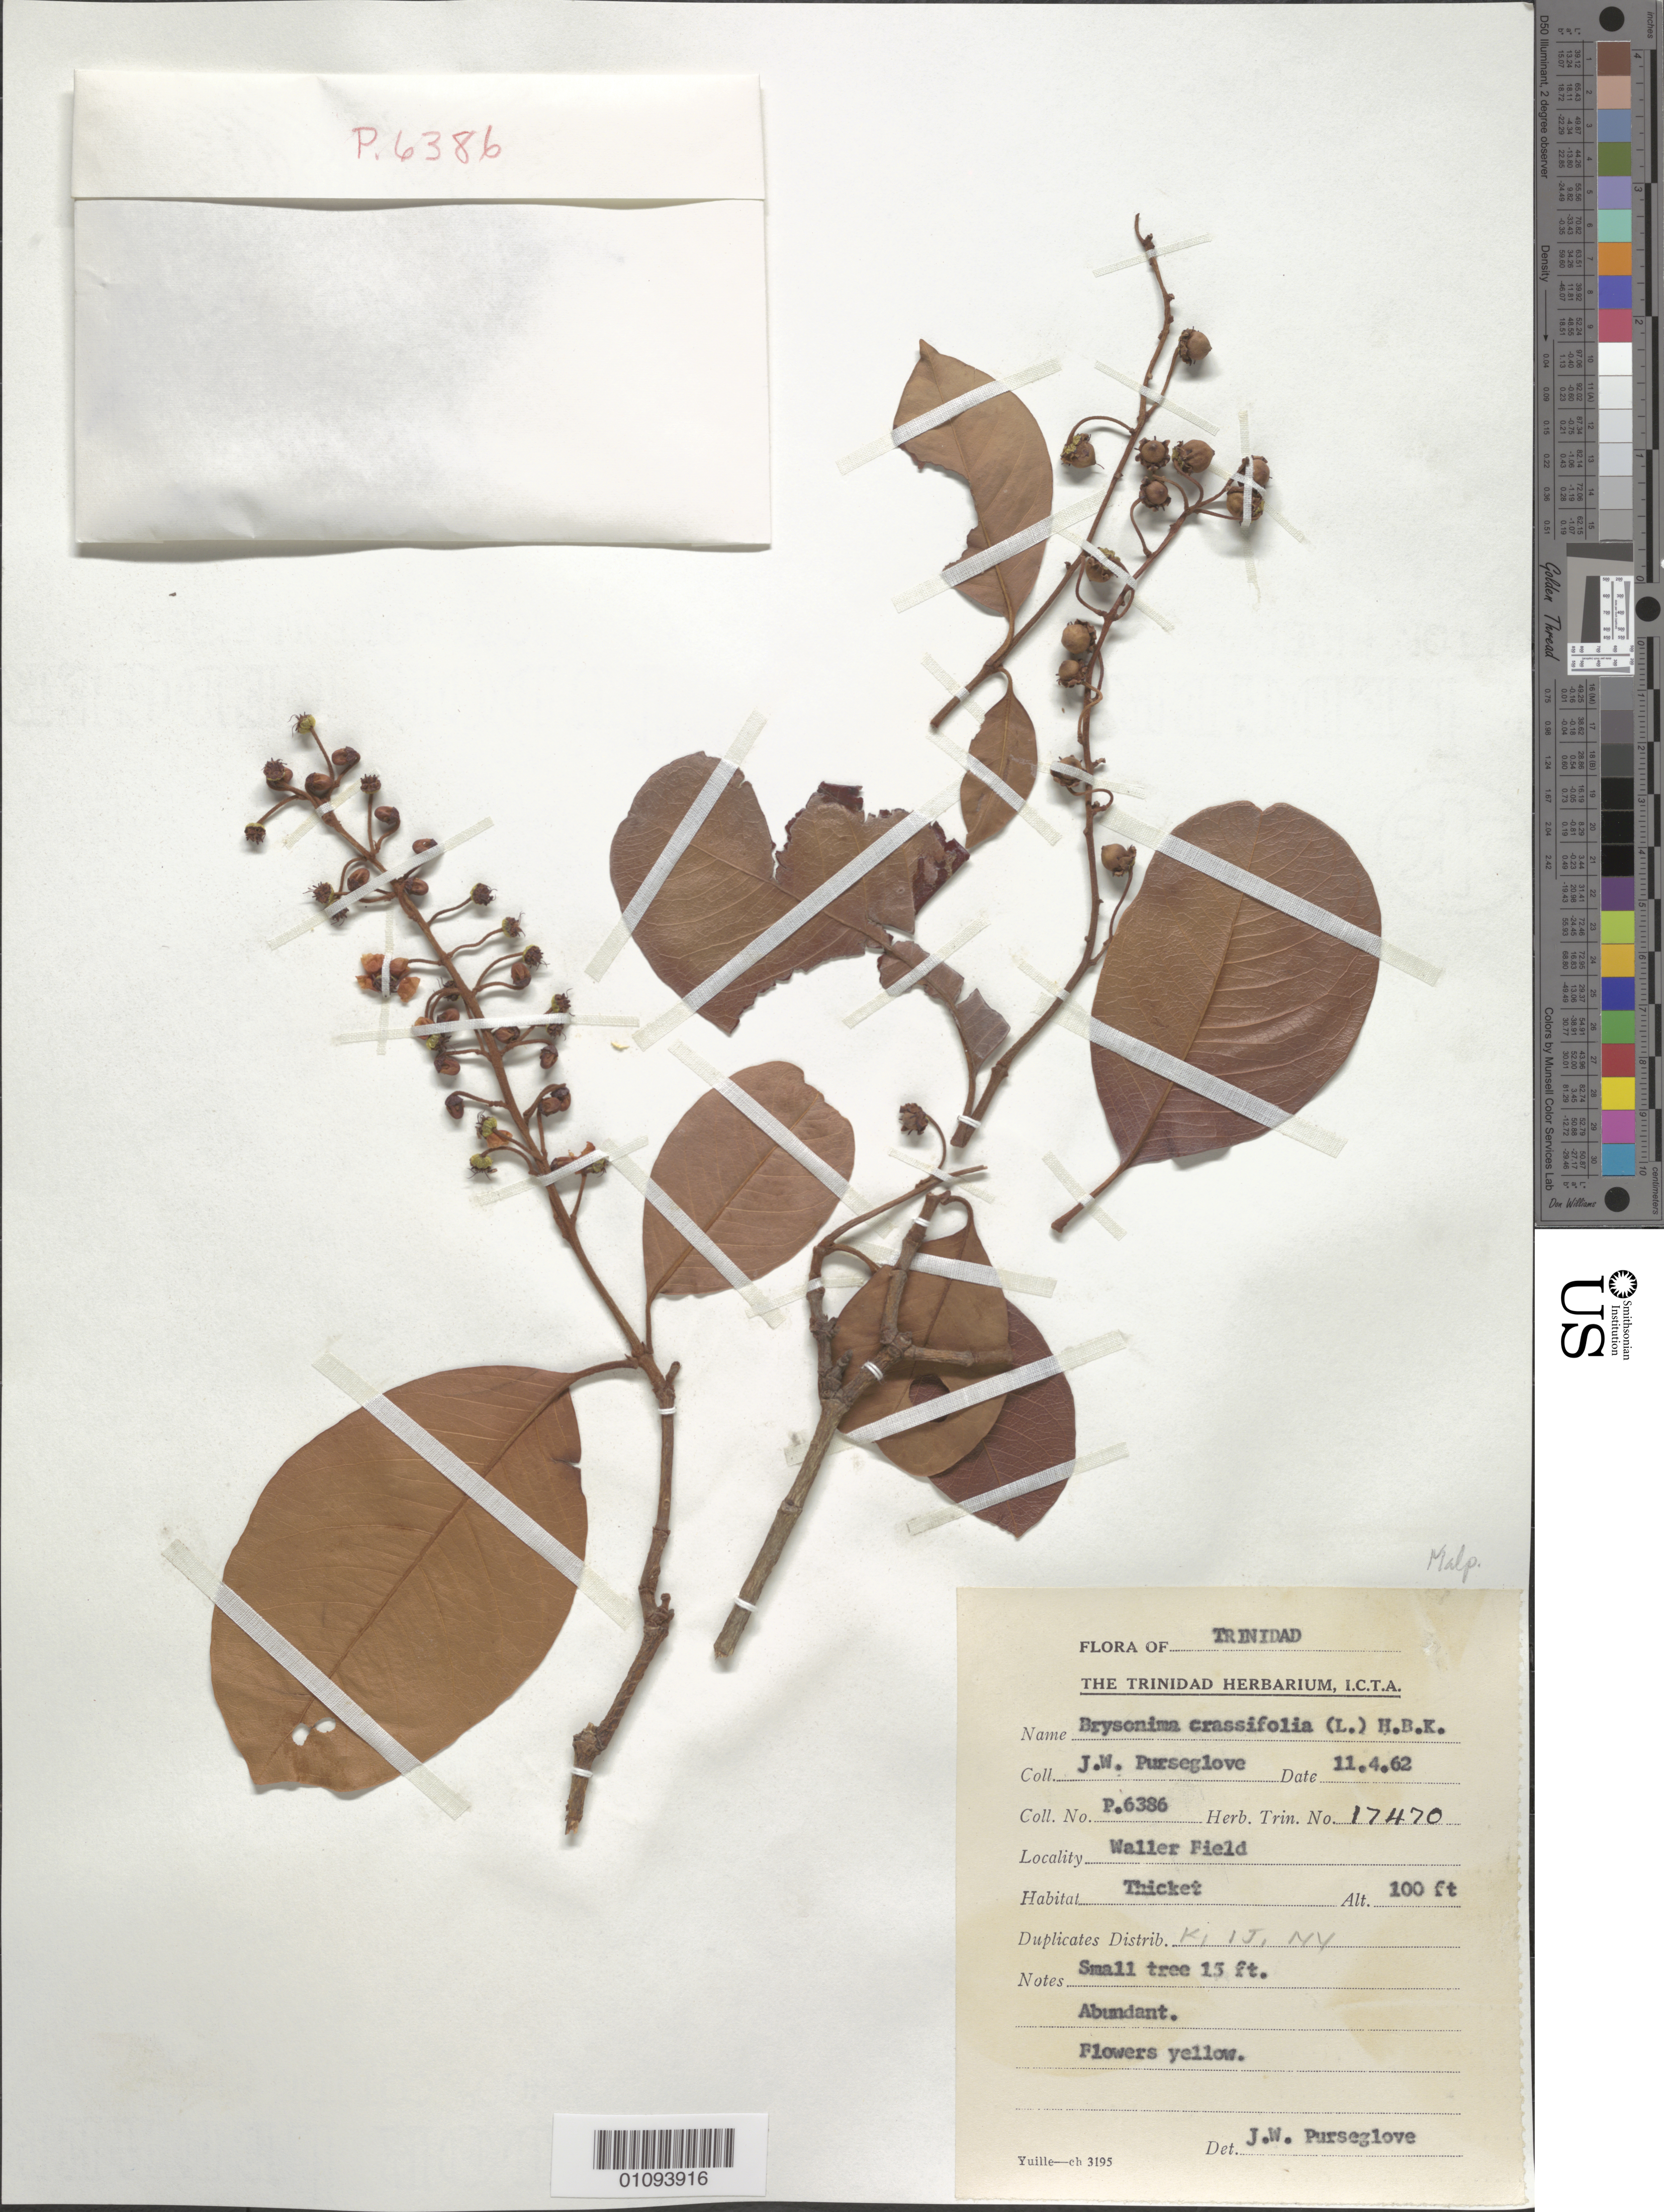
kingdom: Plantae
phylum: Tracheophyta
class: Magnoliopsida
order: Malpighiales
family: Malpighiaceae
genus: Byrsonima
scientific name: Byrsonima crassifolia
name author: (L.) Kunth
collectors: J. Purseglove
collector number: P.6386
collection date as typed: Transcribed d/m/y: 11/4/62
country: Trinidad and Tobago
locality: Trinidad. Waller Field.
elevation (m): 30